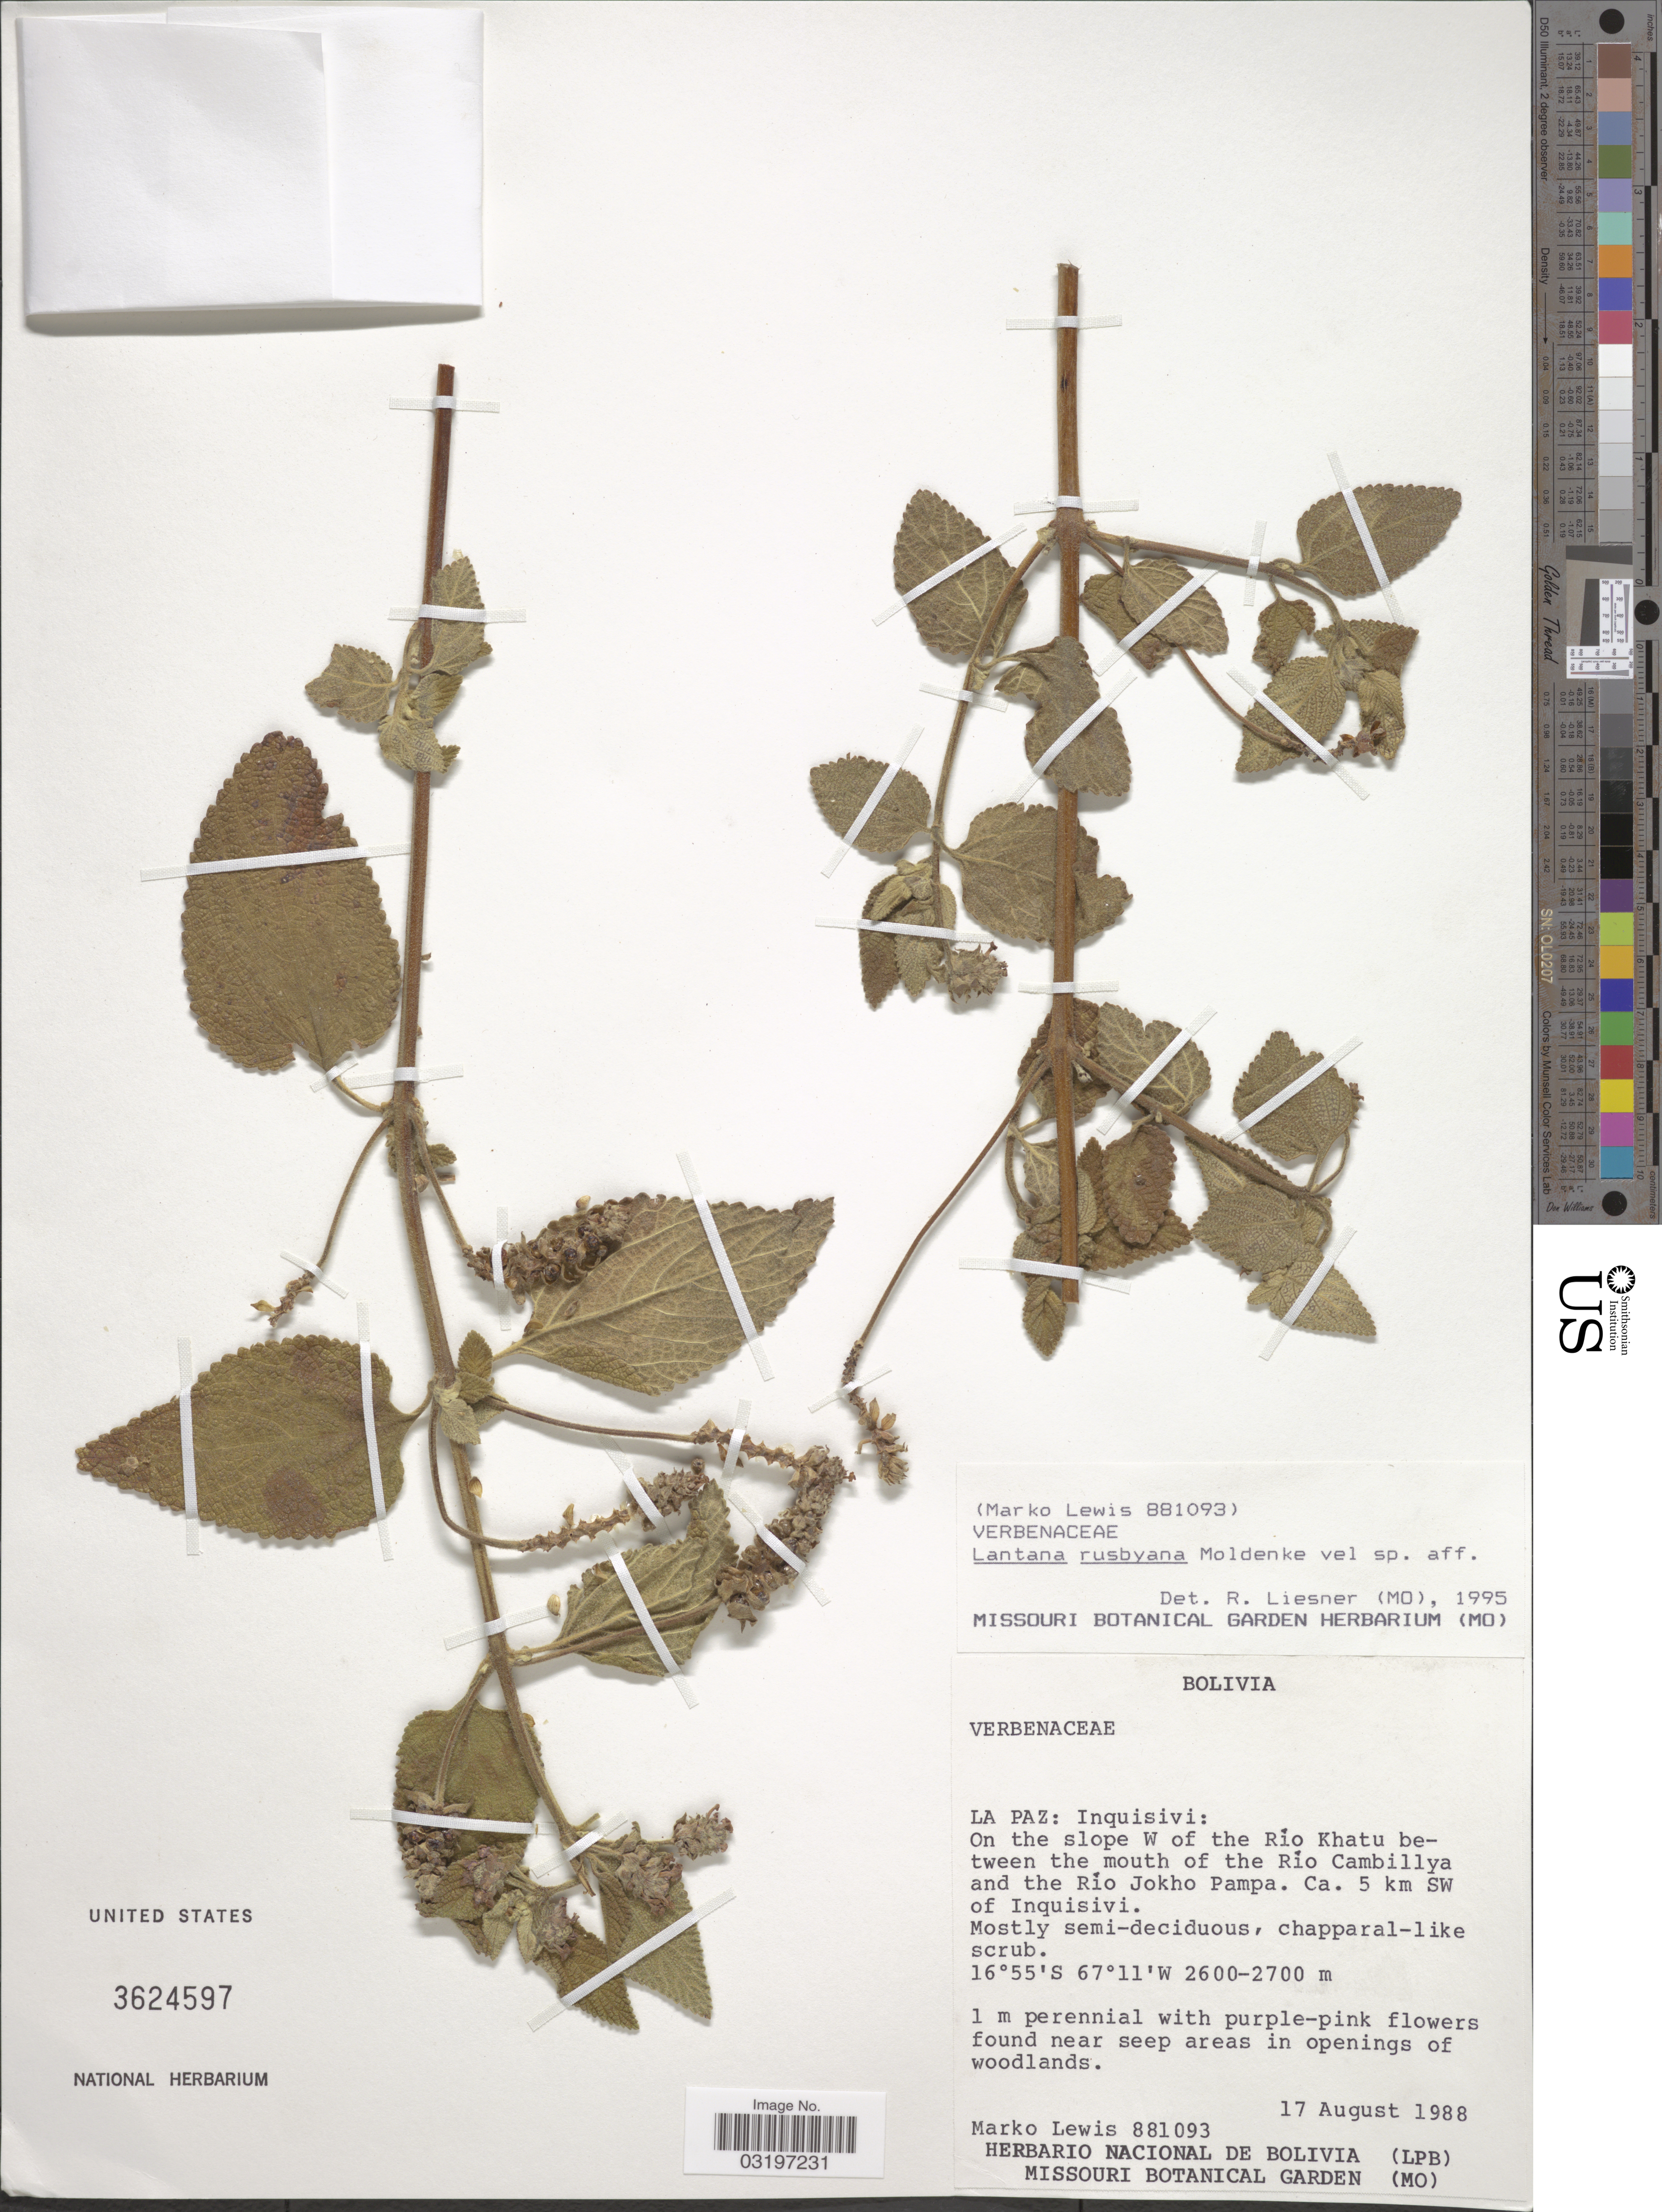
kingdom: Plantae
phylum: Tracheophyta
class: Magnoliopsida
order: Lamiales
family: Verbenaceae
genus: Lantana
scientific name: Lantana rusbyana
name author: Moldenke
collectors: M. A. Lewis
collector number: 881093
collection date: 1988-08-17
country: Bolivia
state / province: La Paz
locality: Inquisivi: On the slope W of the Río Khatu between the mouth of the Rio Cambillya and the Río Jokho Pampa. Ca. 5 km SW of Inquisivi.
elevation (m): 2600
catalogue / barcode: US 3624597